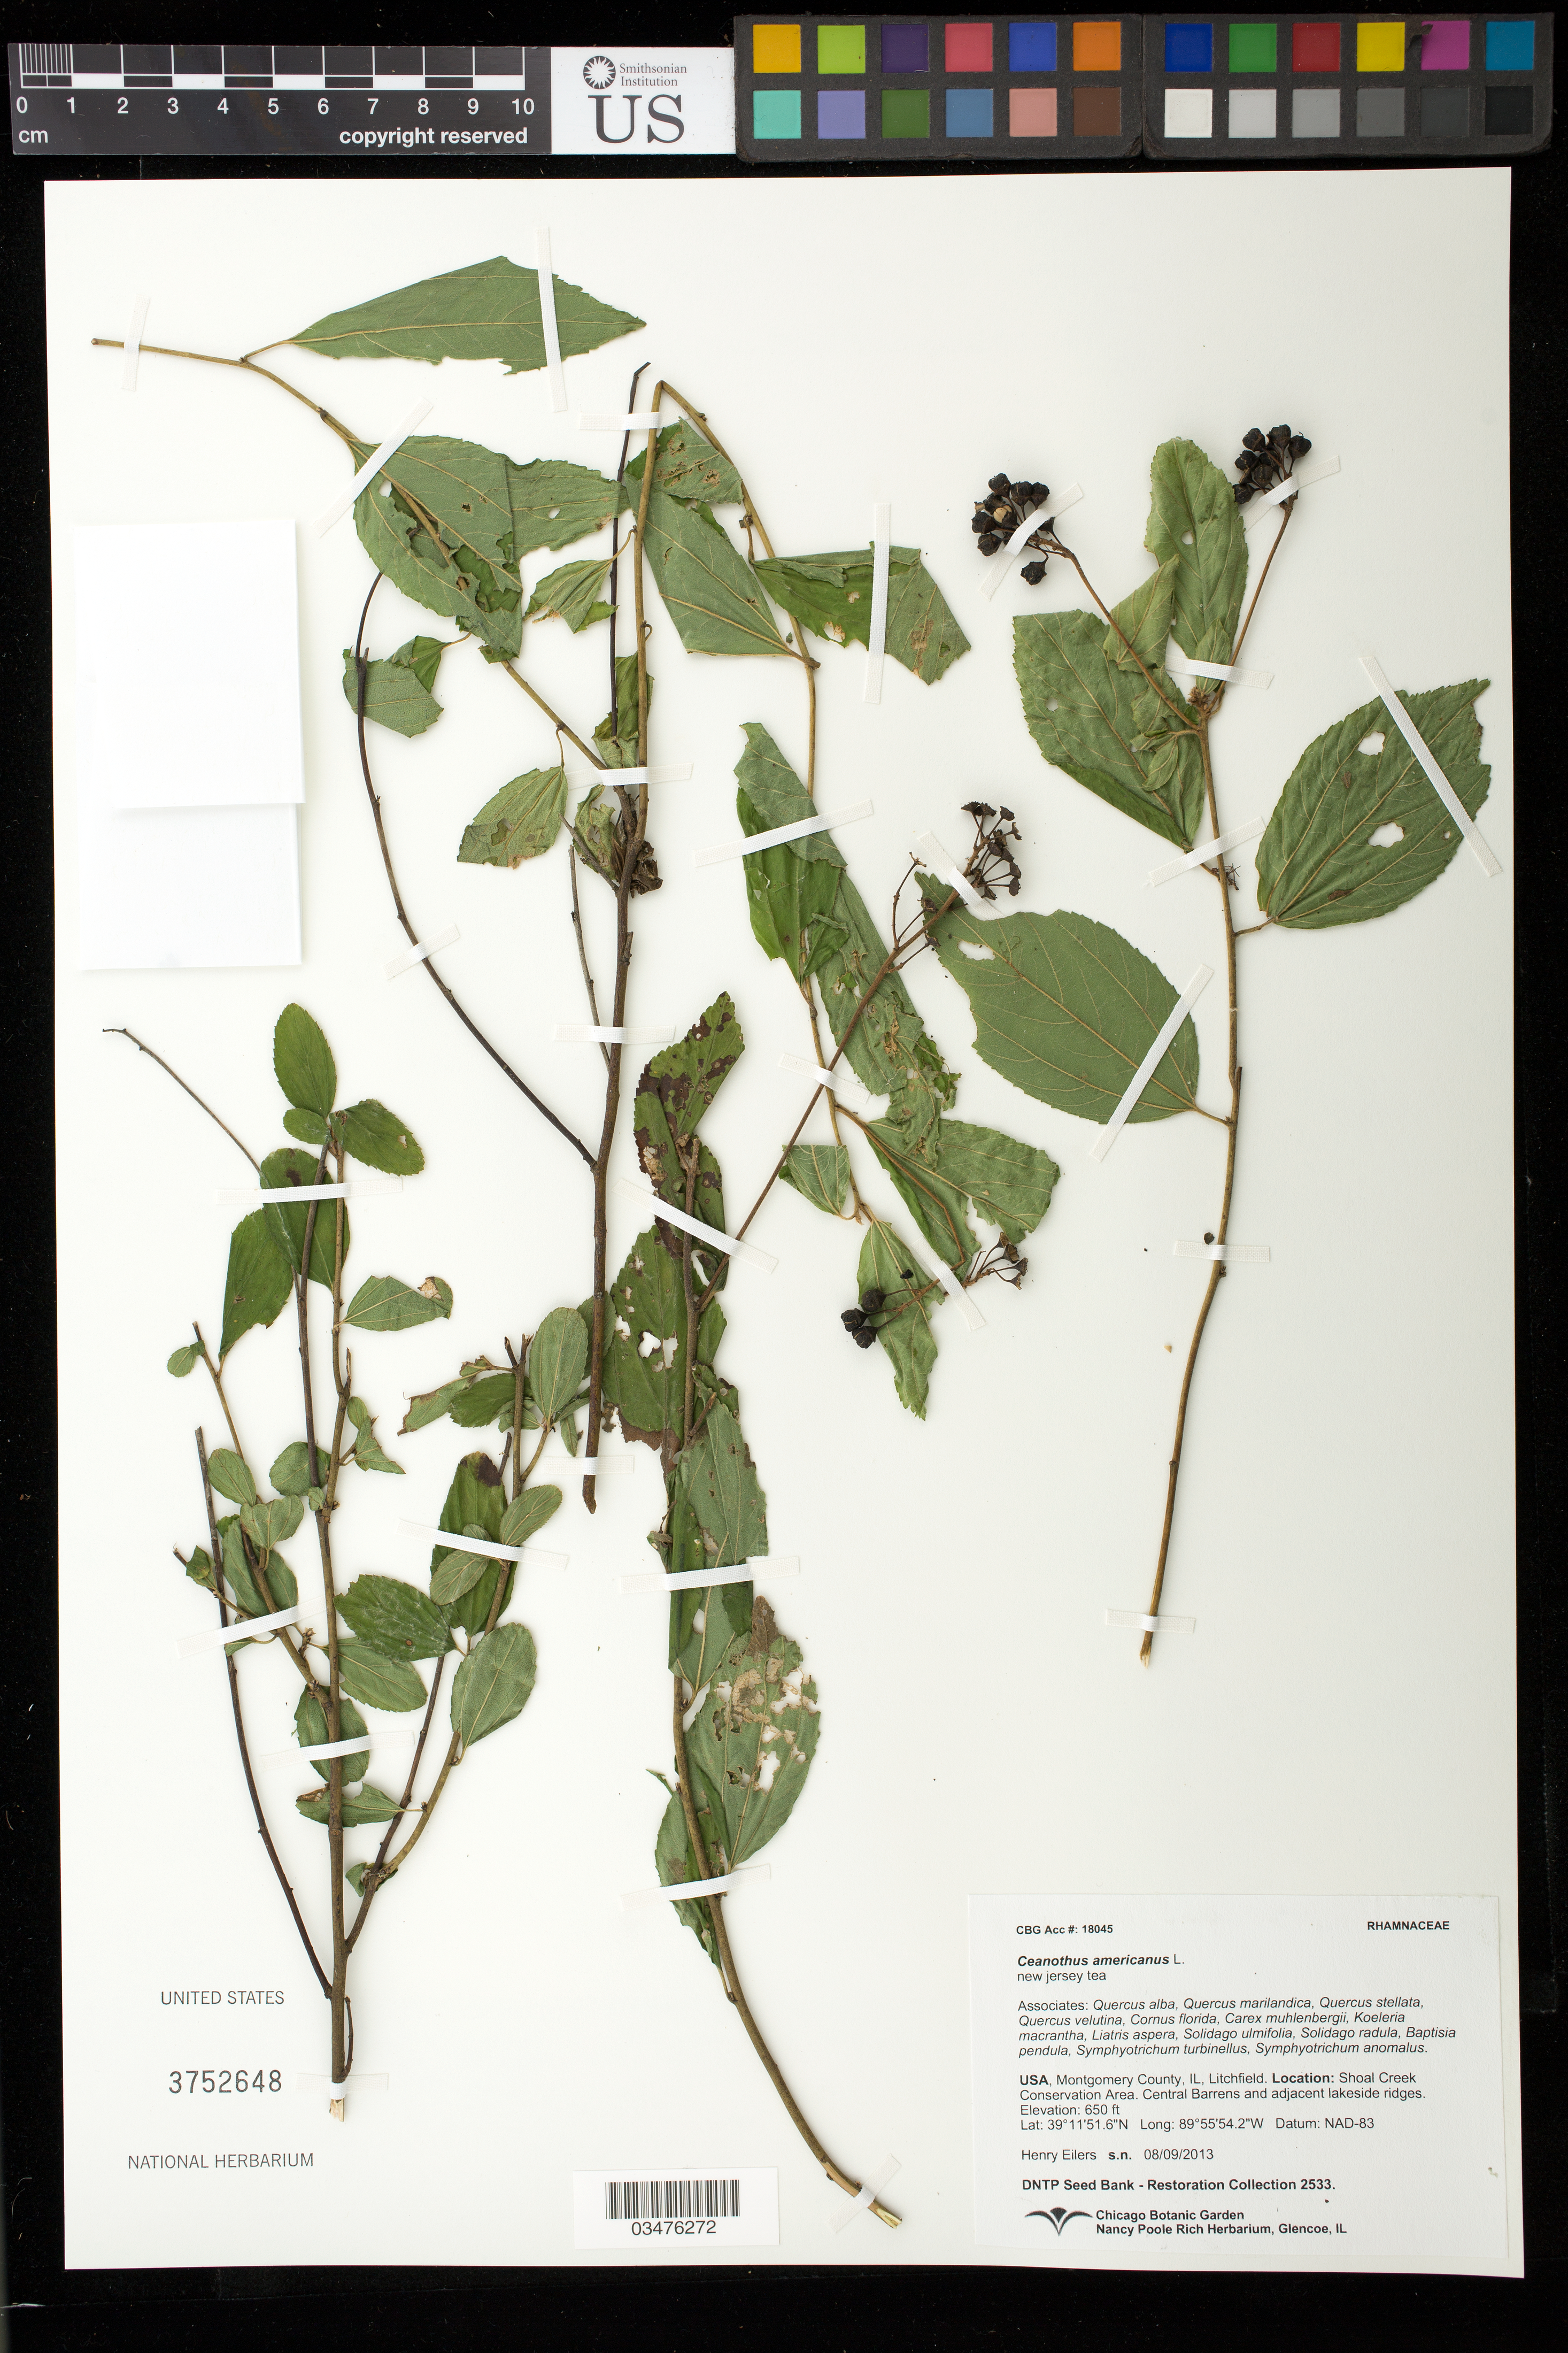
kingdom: Plantae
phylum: Tracheophyta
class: Magnoliopsida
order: Rosales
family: Rhamnaceae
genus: Ceanothus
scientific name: Ceanothus americanus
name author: L.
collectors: H. Eilers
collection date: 2013-08-09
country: United States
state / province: Illinois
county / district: Montgomery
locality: Litchfield, Shoal Creek Conservation Area. Central Barrens and adjacent lakeside ridges.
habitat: With Quercus alba, Cornus florida, Liatris aspera, ect.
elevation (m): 198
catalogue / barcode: US 3752648